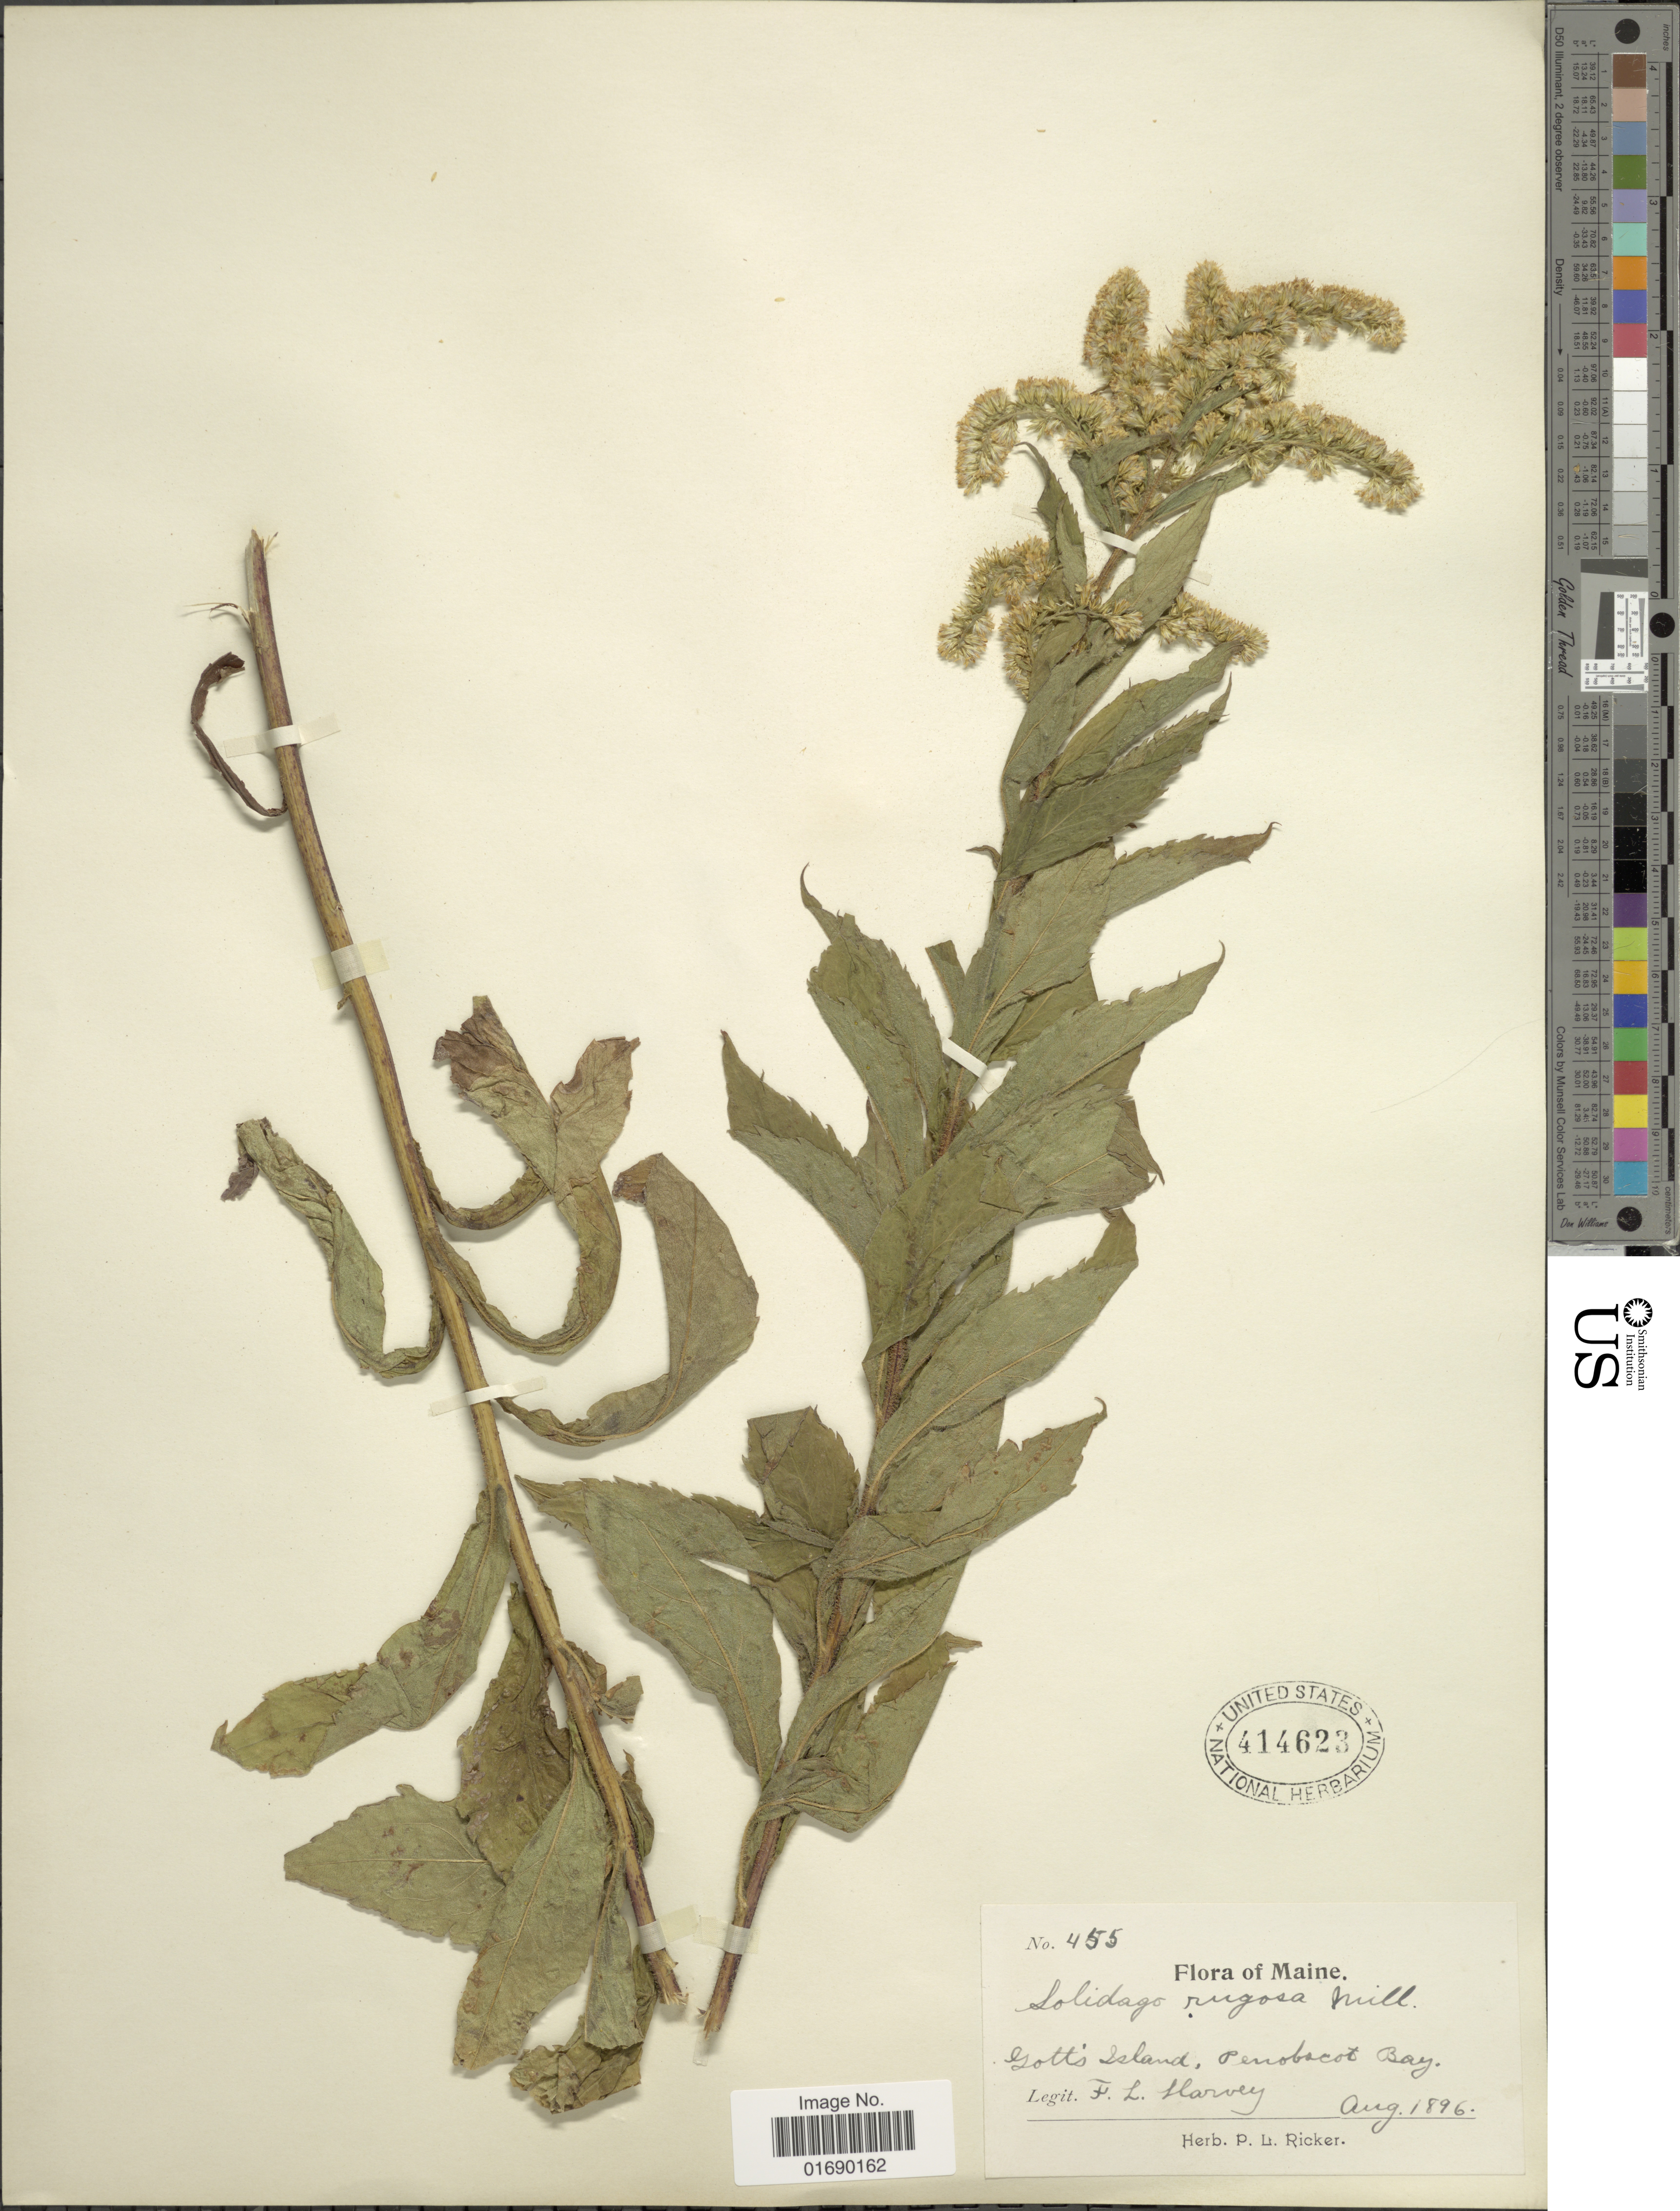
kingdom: Plantae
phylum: Tracheophyta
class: Magnoliopsida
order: Asterales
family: Asteraceae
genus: Solidago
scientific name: Solidago rugosa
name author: Mill.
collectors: F. L. Harvey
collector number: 455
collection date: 1896-08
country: United States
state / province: Maine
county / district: Penobscot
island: Gott's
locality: Gott's Island, Penobscot Bay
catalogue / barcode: US 414623